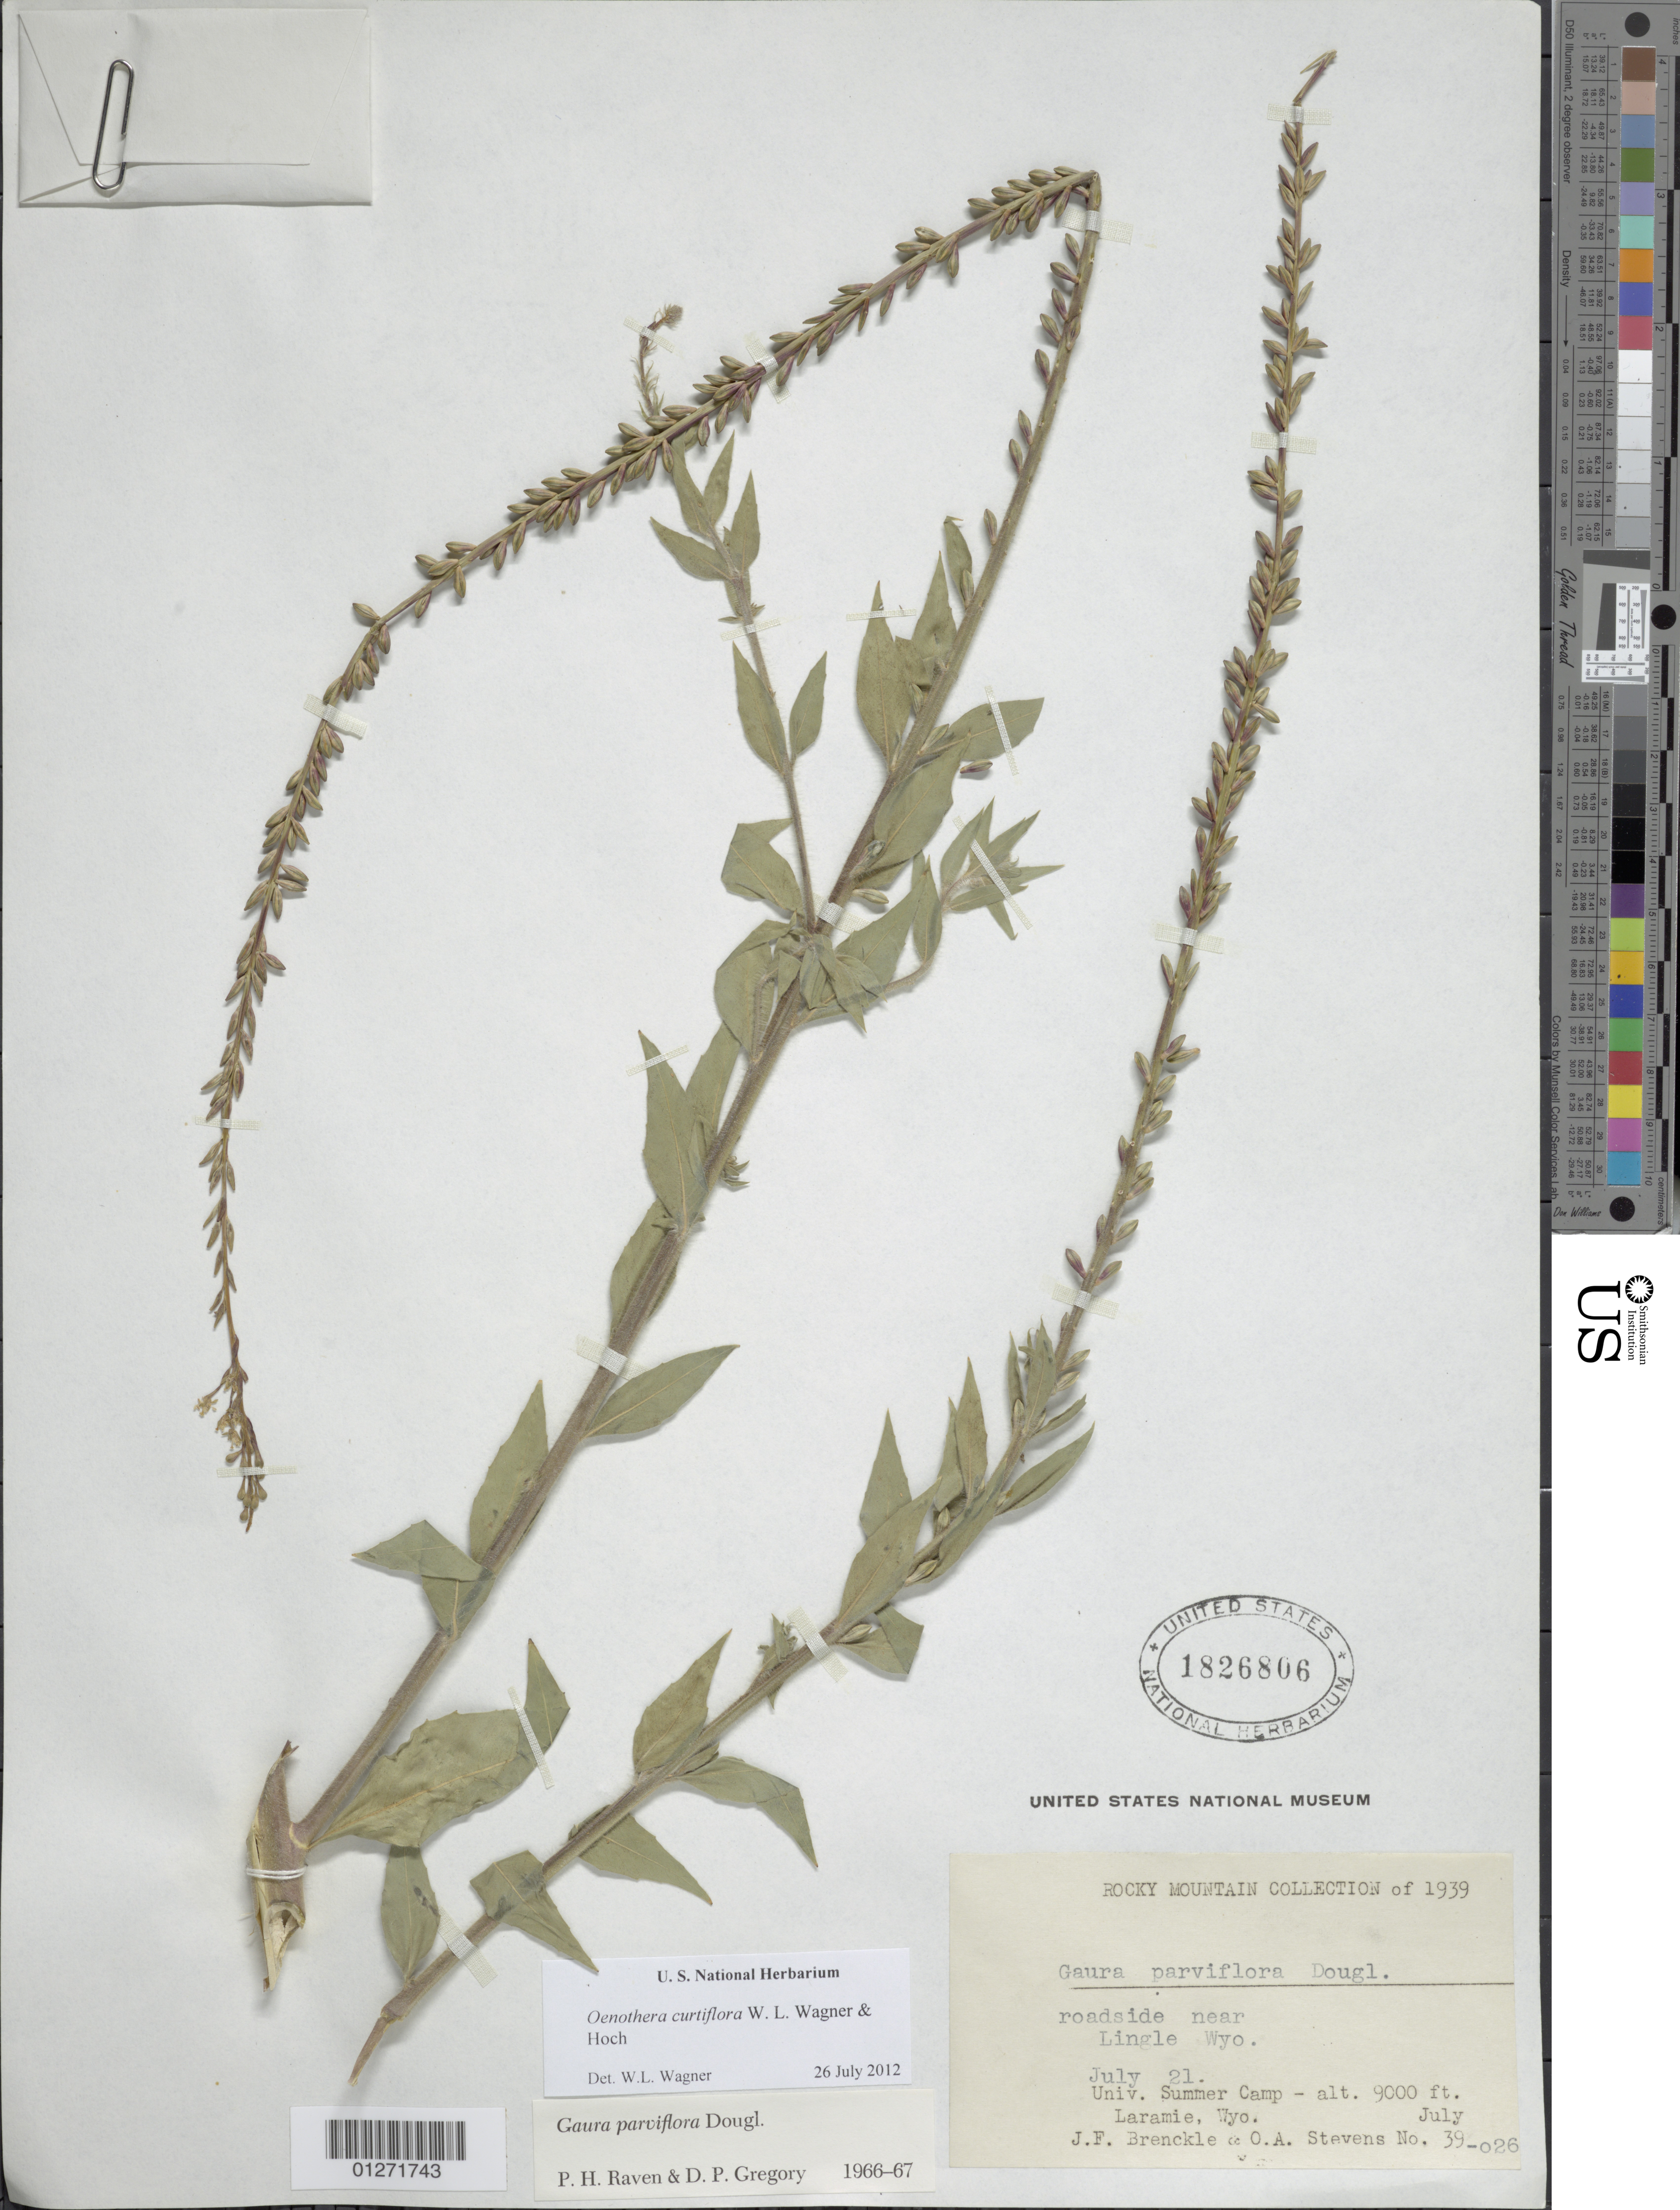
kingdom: Plantae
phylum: Tracheophyta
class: Magnoliopsida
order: Myrtales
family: Onagraceae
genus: Oenothera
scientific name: Oenothera curtiflora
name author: W.L. Wagner & Hoch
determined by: Wagner, W. L., (BOT), Smithsonian Institution - National Museum of Natural History (UNITED STATES)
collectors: J. Brenckle & O. Stevens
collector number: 39-026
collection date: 1939-07-21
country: United States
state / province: Wyoming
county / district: Laramie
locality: roadside near Lingle, Univ. Summer Camp.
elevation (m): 2743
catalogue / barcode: US 1826806